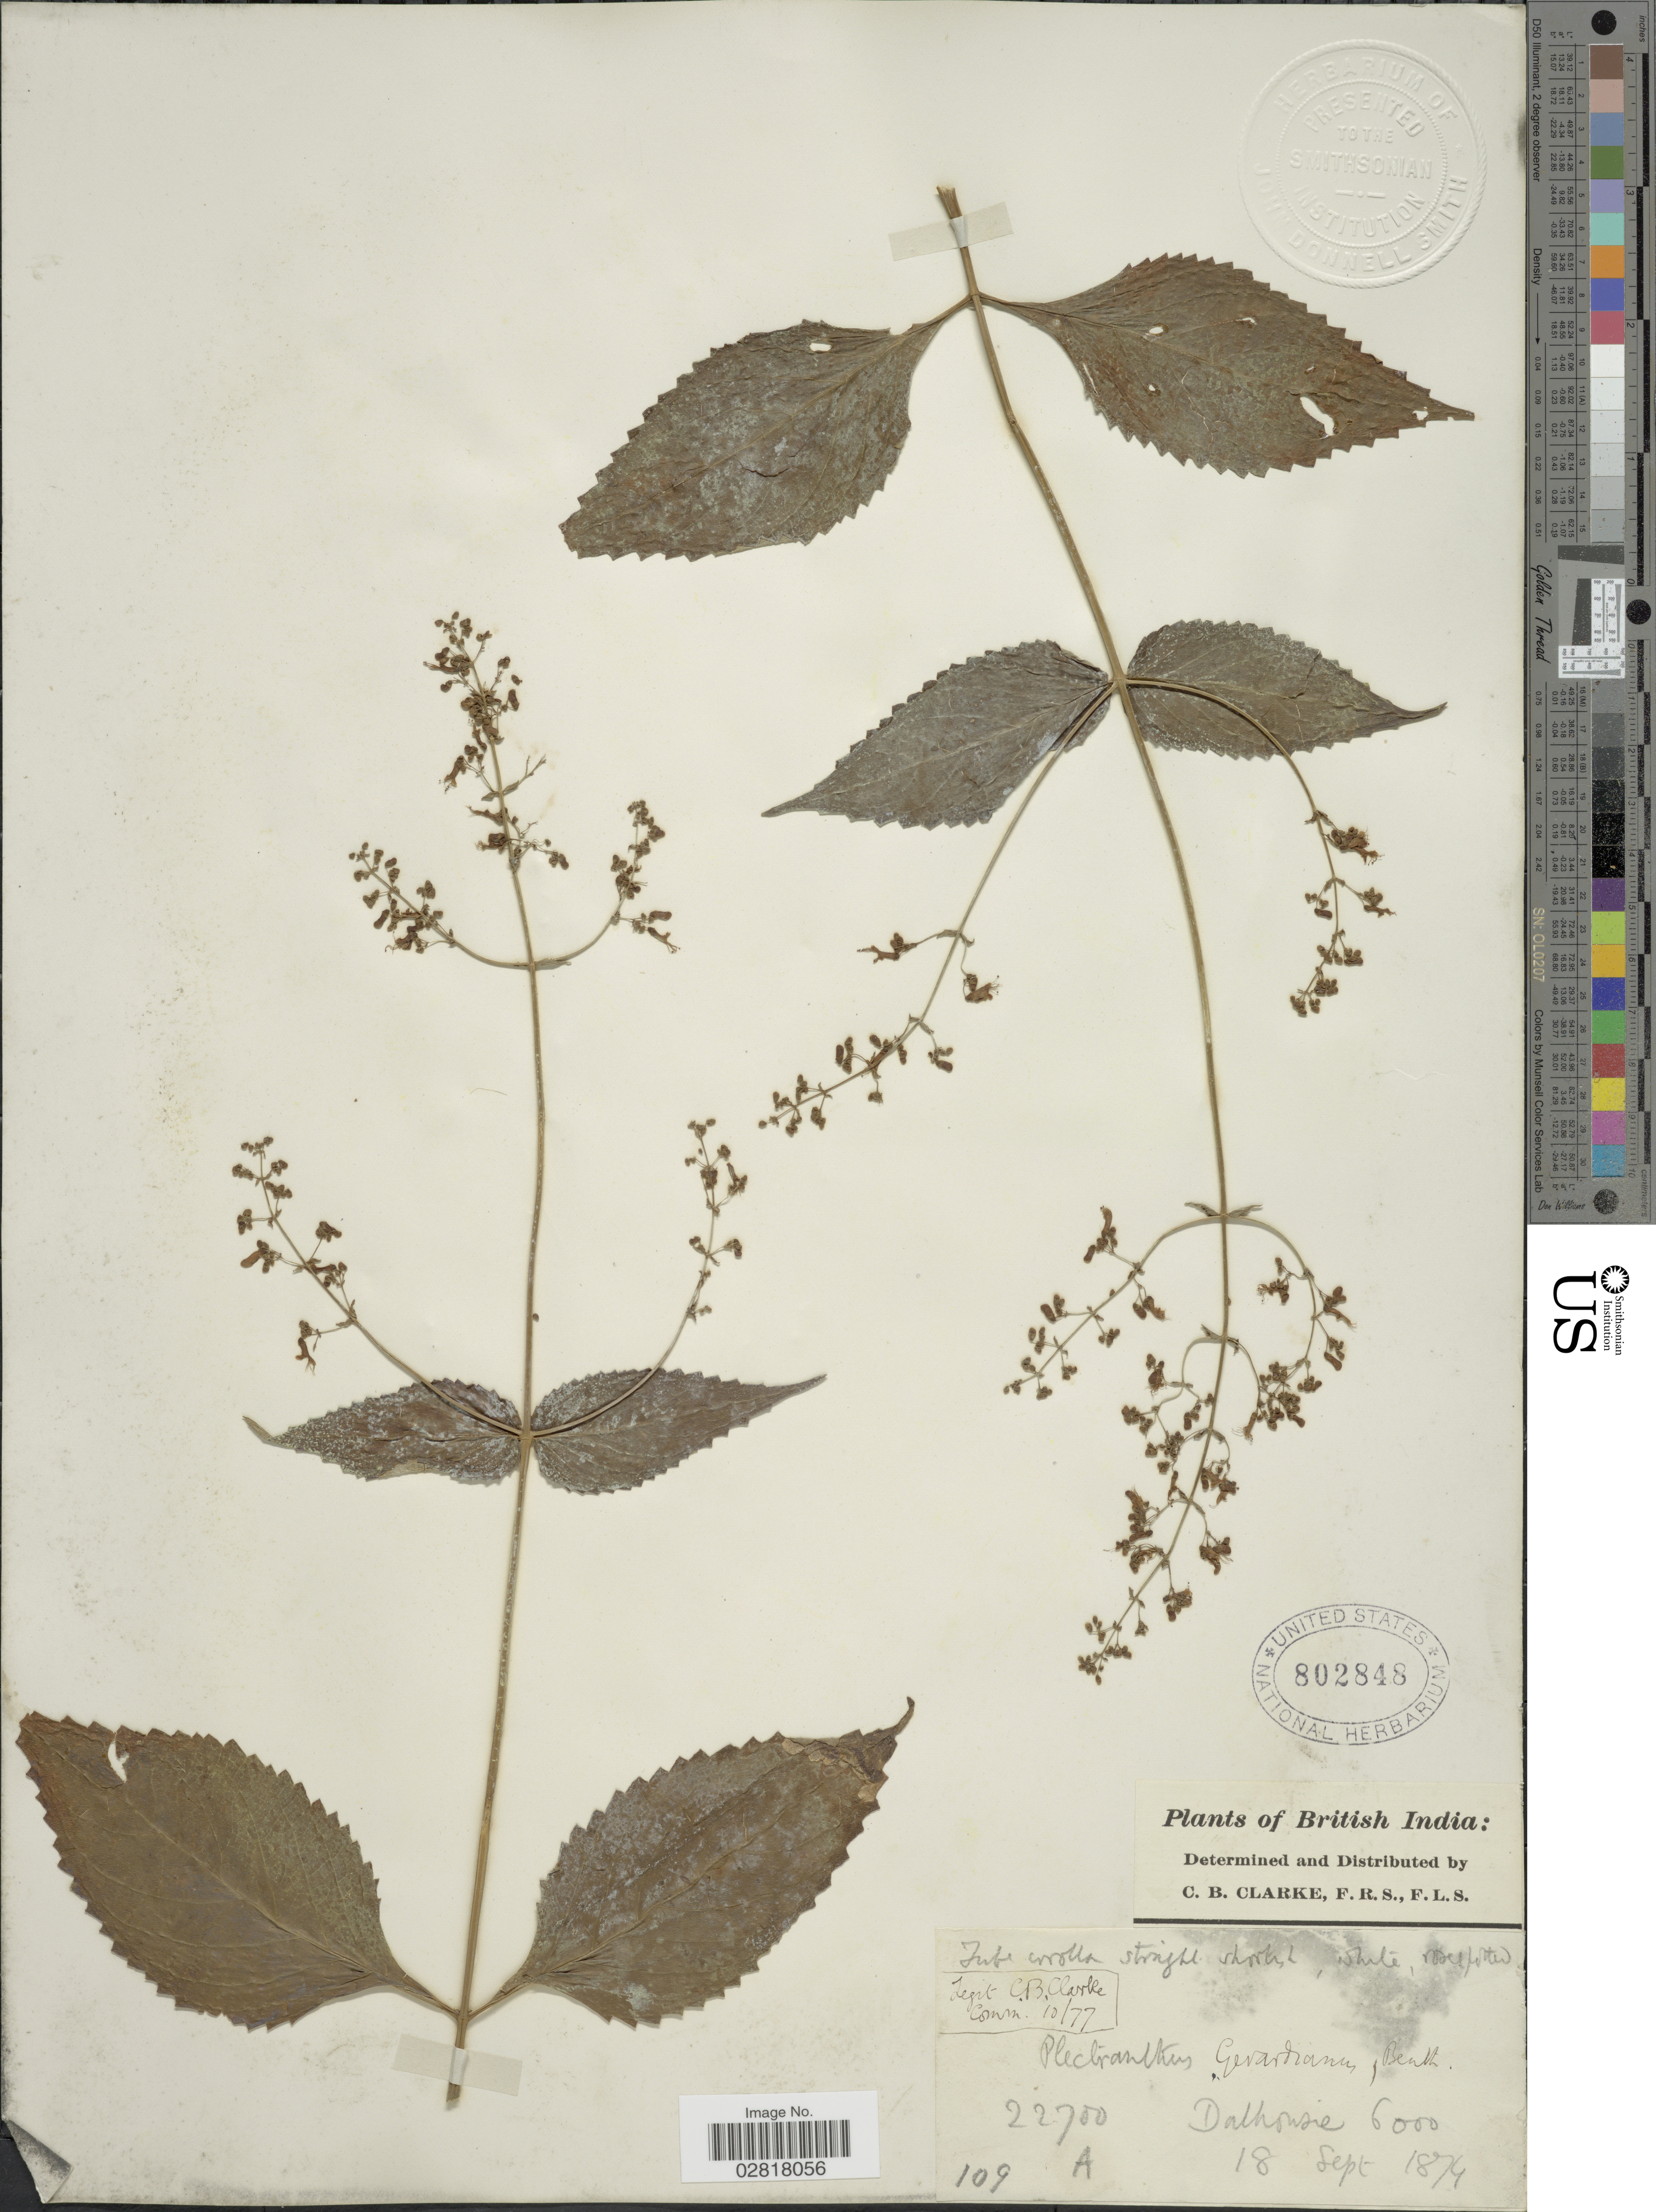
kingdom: Plantae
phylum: Tracheophyta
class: Magnoliopsida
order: Lamiales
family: Lamiaceae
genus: Plectranthus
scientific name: Plectranthus gerardianus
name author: Benth.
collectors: C. B. Clarke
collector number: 22700A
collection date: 1874-09-18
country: India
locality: British India, Dalhousie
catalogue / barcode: US 802848